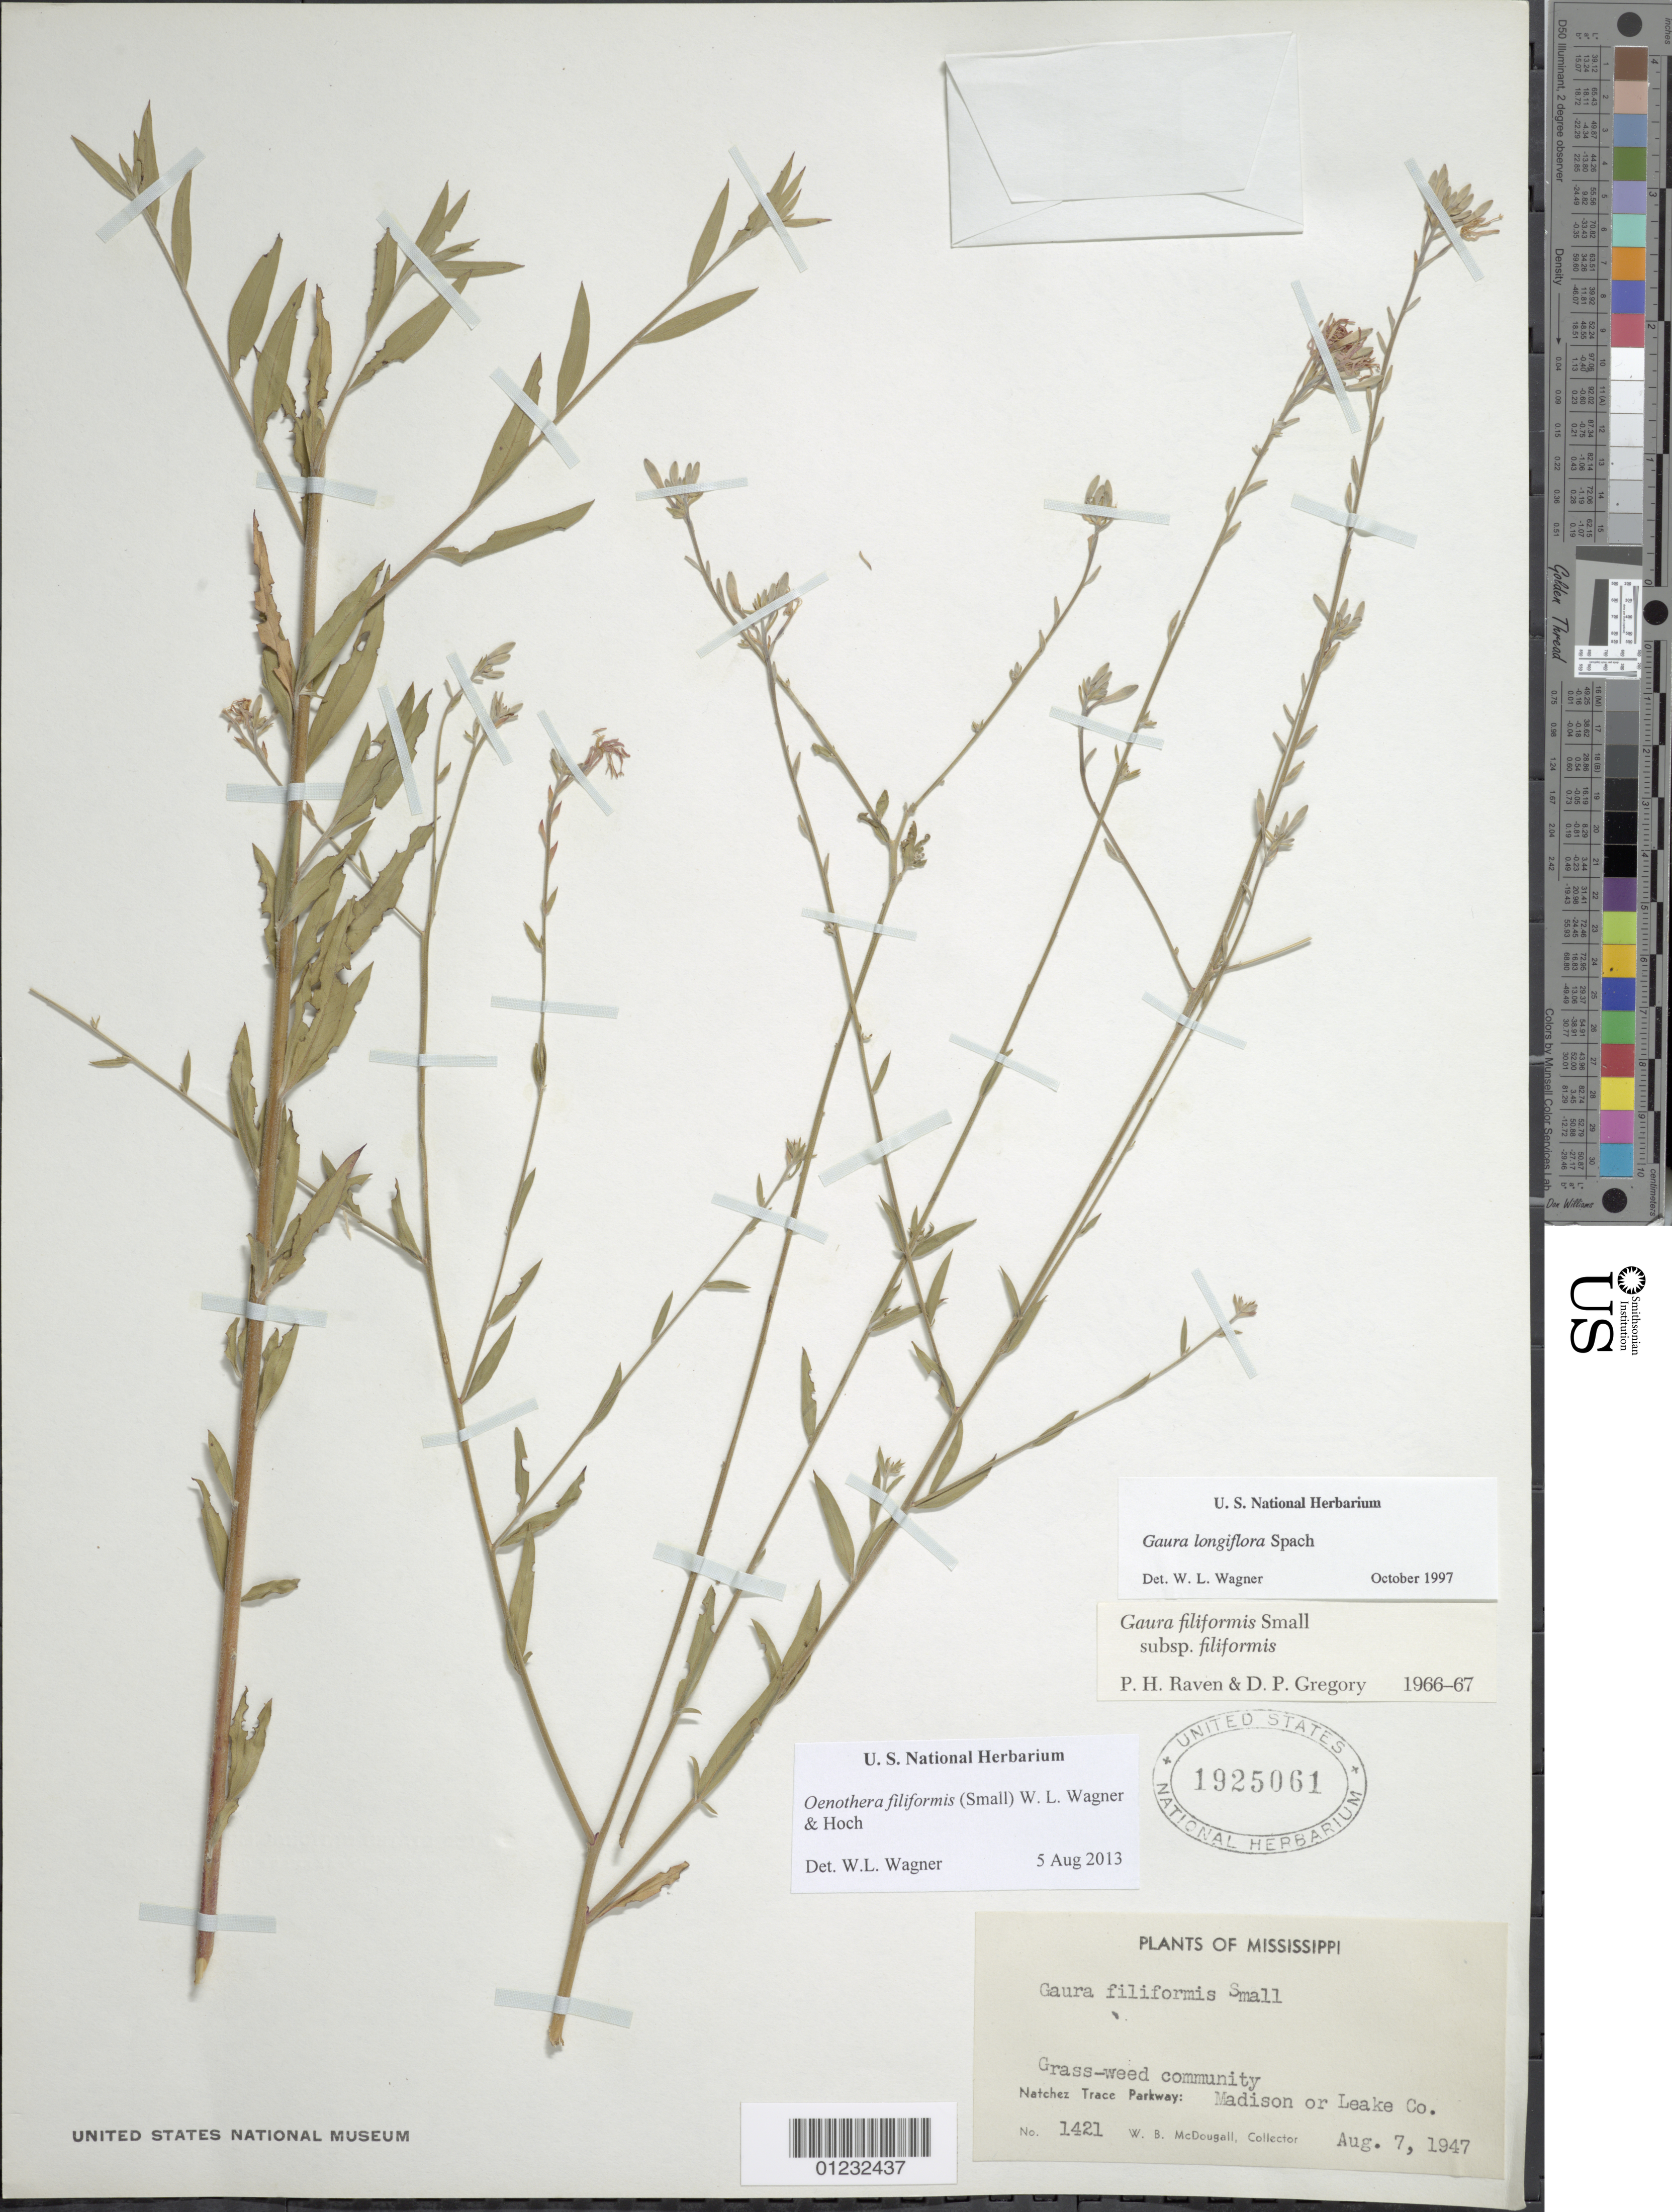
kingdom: Plantae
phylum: Tracheophyta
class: Magnoliopsida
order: Myrtales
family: Onagraceae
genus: Oenothera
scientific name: Oenothera filiformis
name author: (Small) W.L. Wagner & Hoch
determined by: Wagner, W. L., (BOT), Smithsonian Institution - National Museum of Natural History (UNITED STATES)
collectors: W. B. McDougall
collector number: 1421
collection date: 1947-08-07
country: United States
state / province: Mississippi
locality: Madison or Leake County.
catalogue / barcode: US 1925061